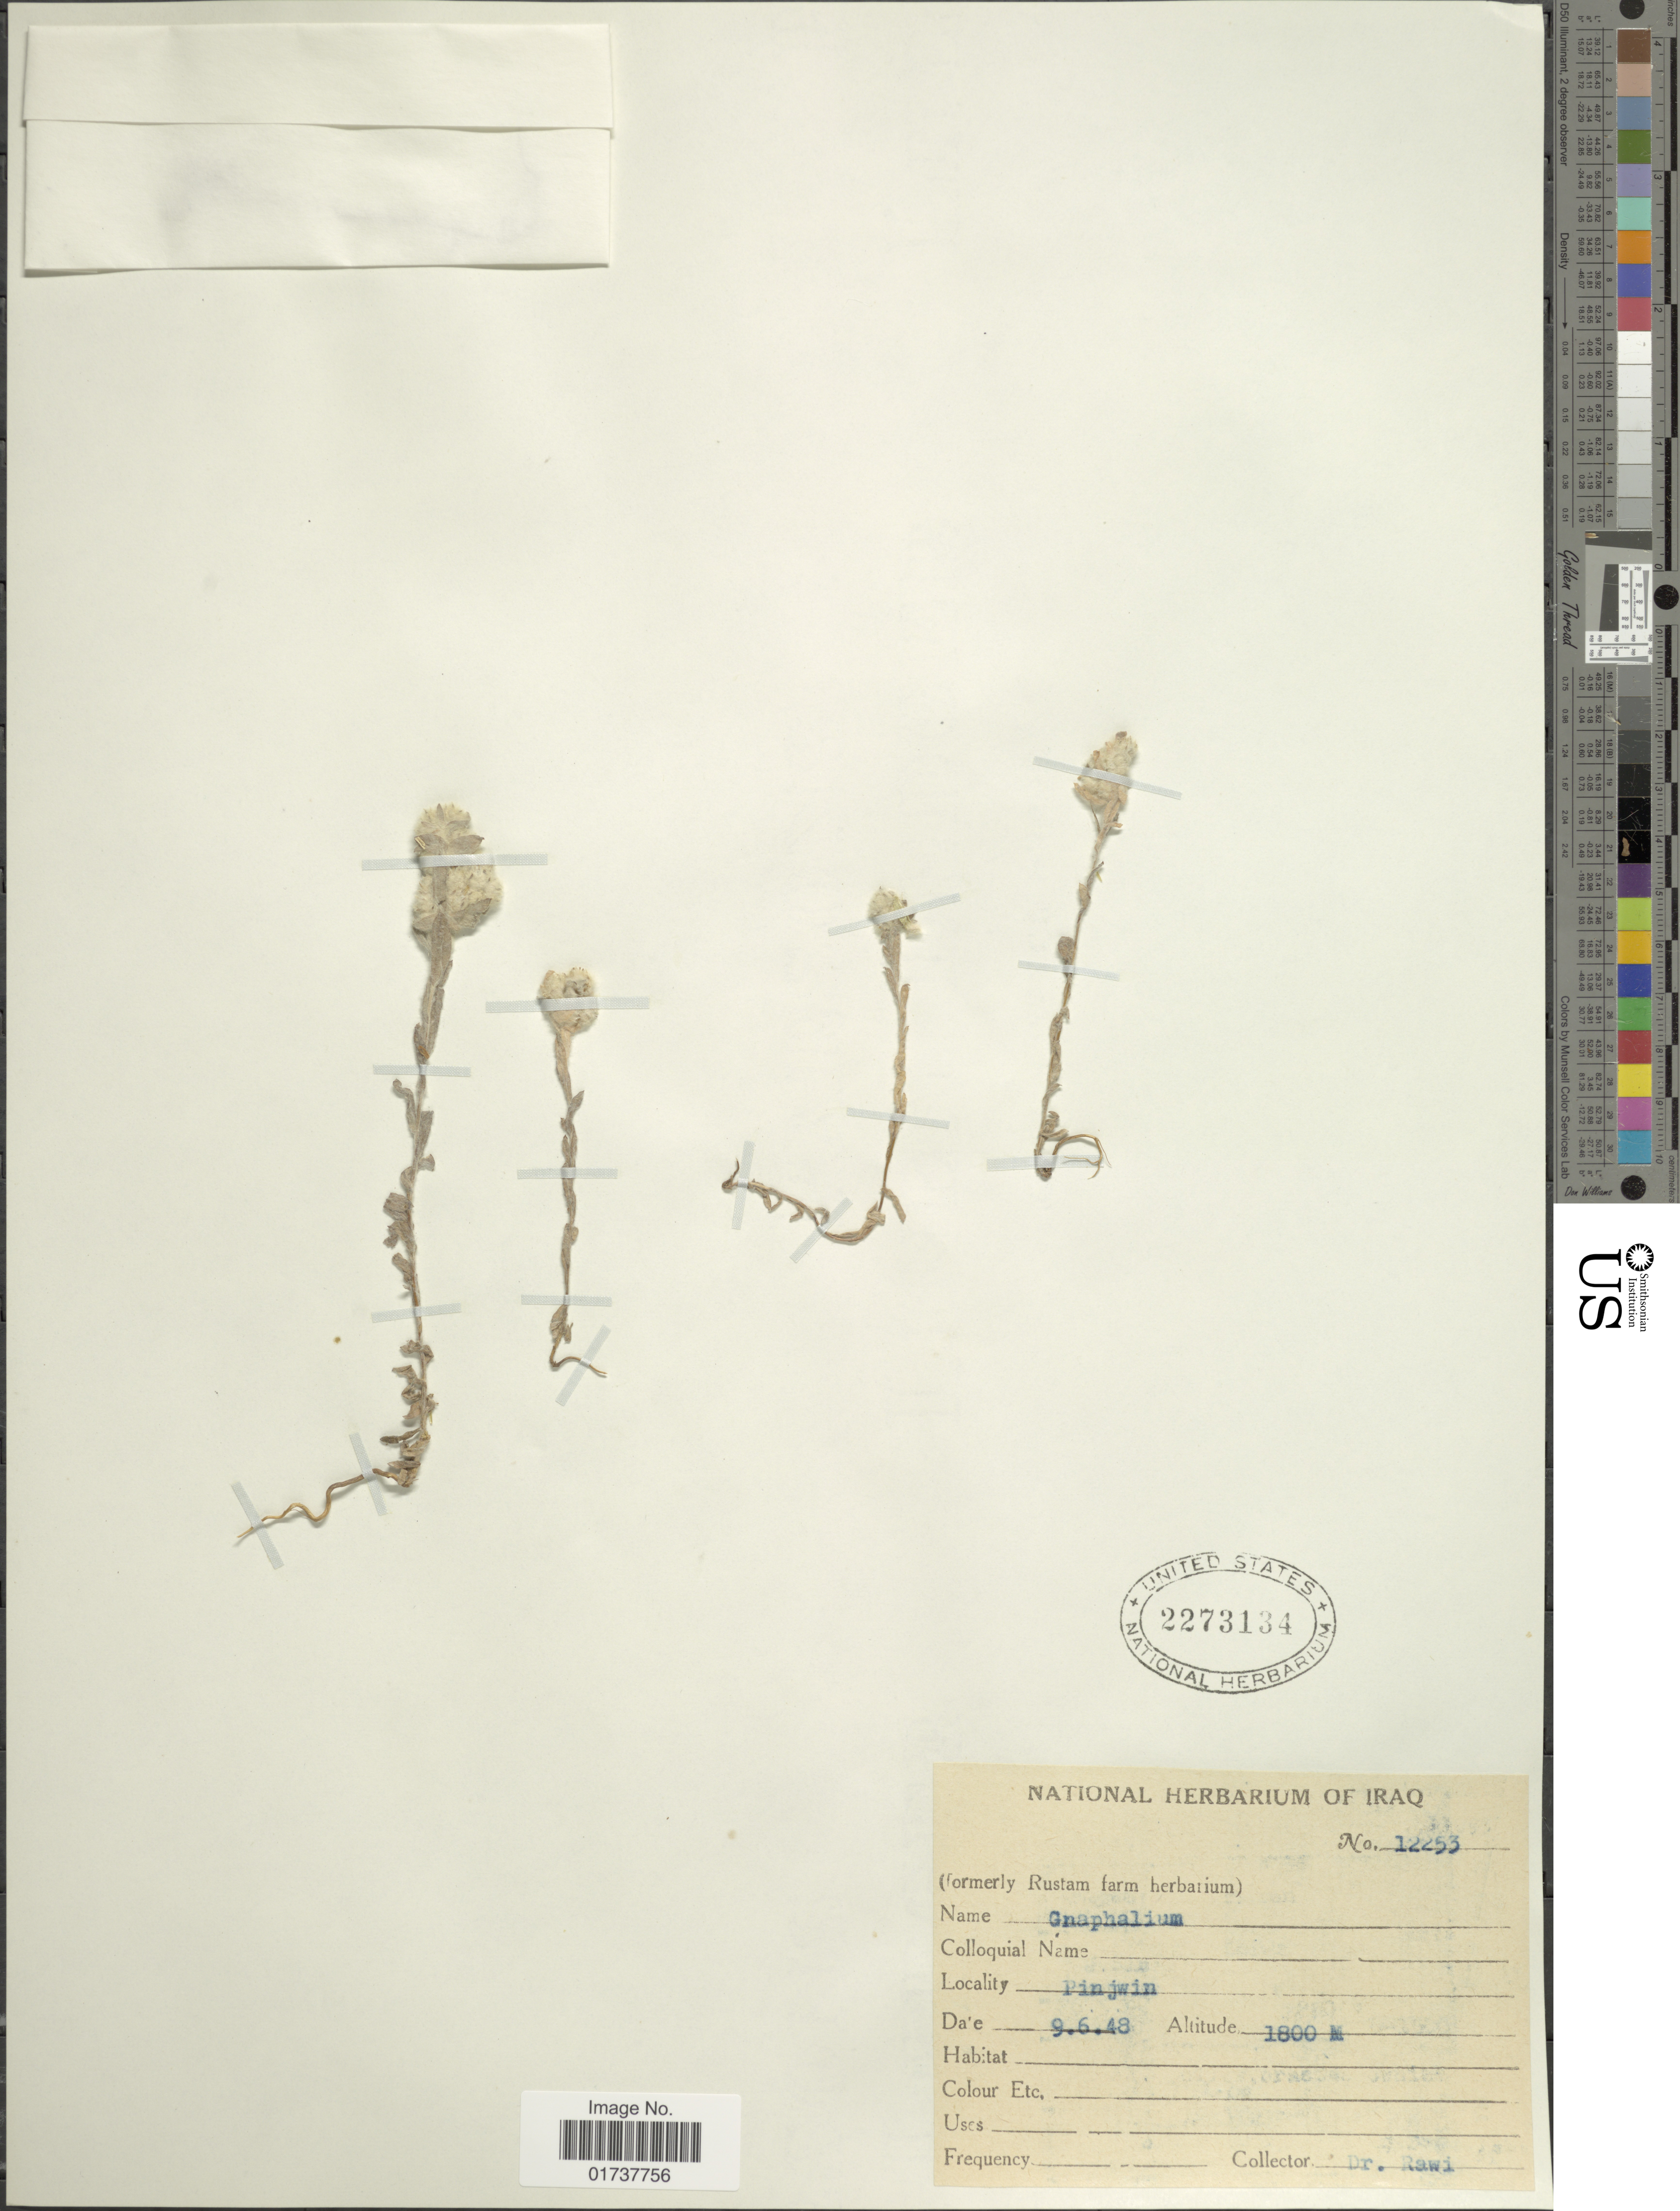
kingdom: Plantae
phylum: Tracheophyta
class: Magnoliopsida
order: Asterales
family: Asteraceae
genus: Gnaphalium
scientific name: Gnaphalium sp.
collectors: -. Rawi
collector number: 12253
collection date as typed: Transcribed d/m/y: 9/6/48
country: Iraq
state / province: As Sulaymānīyah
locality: Pinjwin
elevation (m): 1800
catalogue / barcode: US 2273134